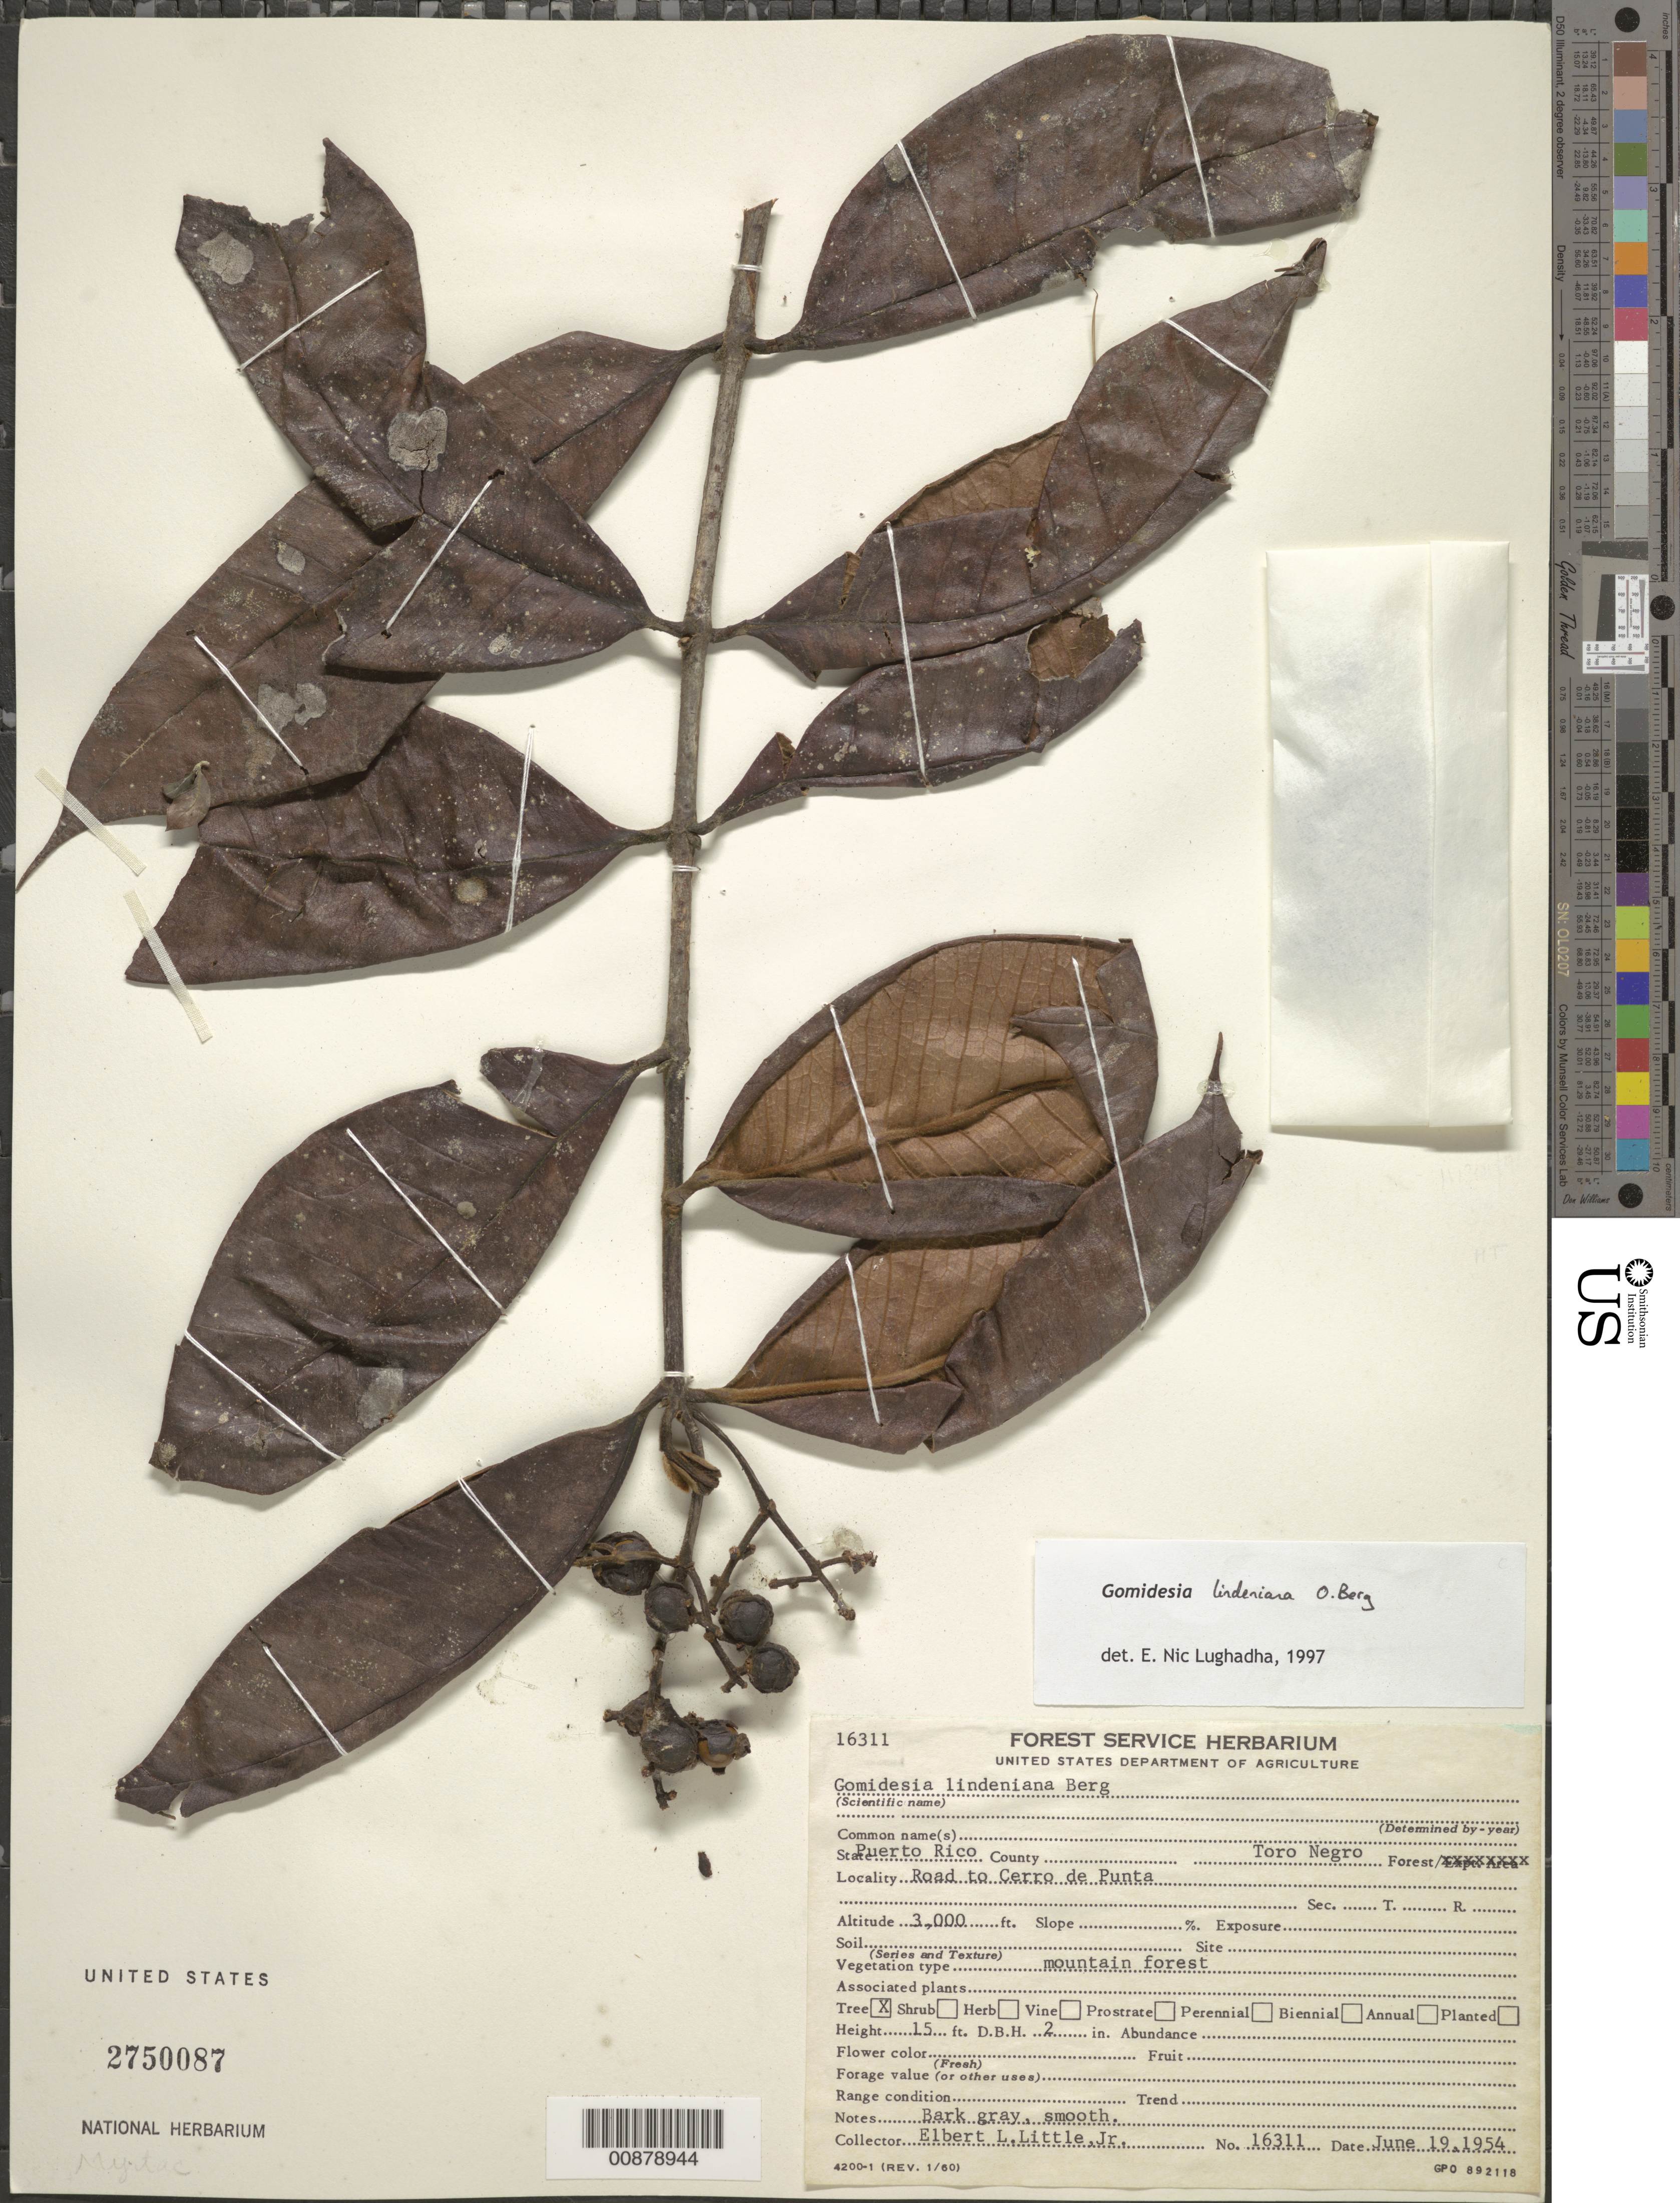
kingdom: Plantae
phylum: Tracheophyta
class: Magnoliopsida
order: Myrtales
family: Myrtaceae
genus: Myrcia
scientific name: Myrcia fenzliana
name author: O. Berg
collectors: E. L. Little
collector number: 16311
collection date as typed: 19 Jun 1954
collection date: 1954-06-19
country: Puerto Rico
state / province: Jayuya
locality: Toro Negro Forest, road to Cerro de Punta.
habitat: Mountain forest.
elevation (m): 914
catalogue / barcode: US 2750087